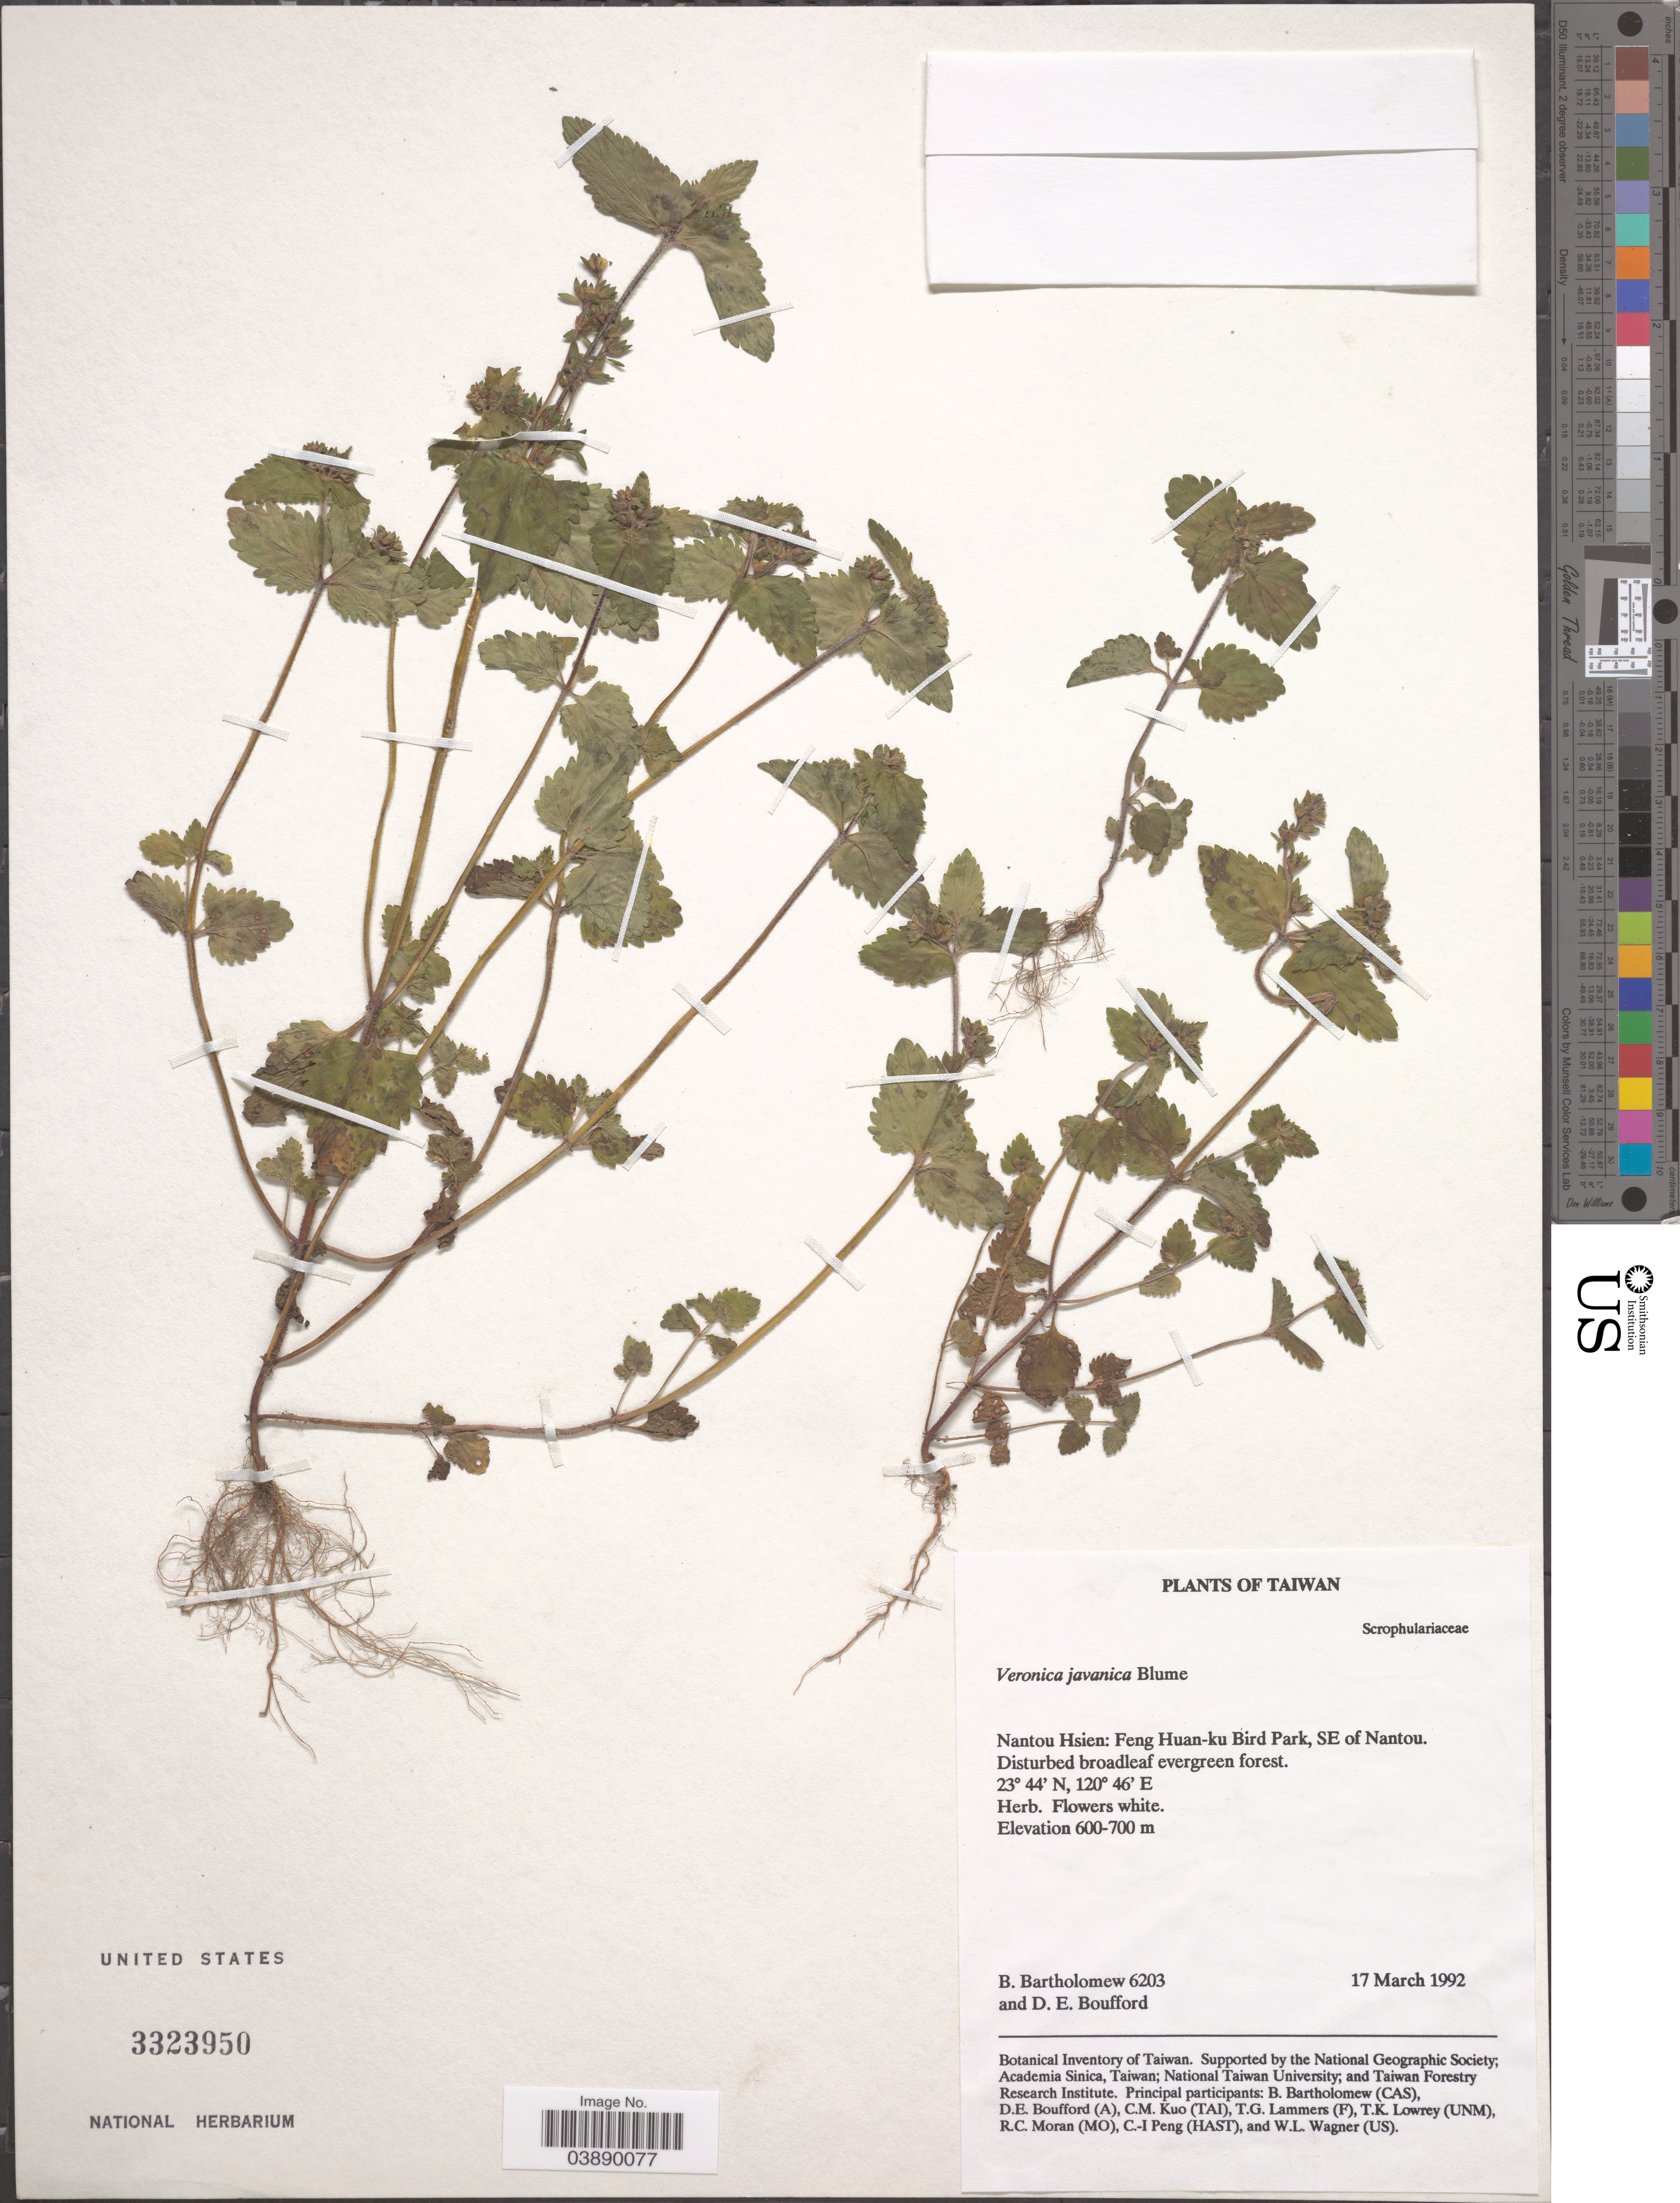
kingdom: Plantae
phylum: Tracheophyta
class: Magnoliopsida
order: Lamiales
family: Plantaginaceae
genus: Veronica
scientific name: Veronica javanica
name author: Blume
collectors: B. Bartholomew & D. E. Boufford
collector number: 6203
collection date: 1992-03-17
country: Taiwan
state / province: Nantou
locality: Nantou Hsien: Feng Huan-ku Bird Park, SE of Nantou.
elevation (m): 600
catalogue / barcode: US 3323950